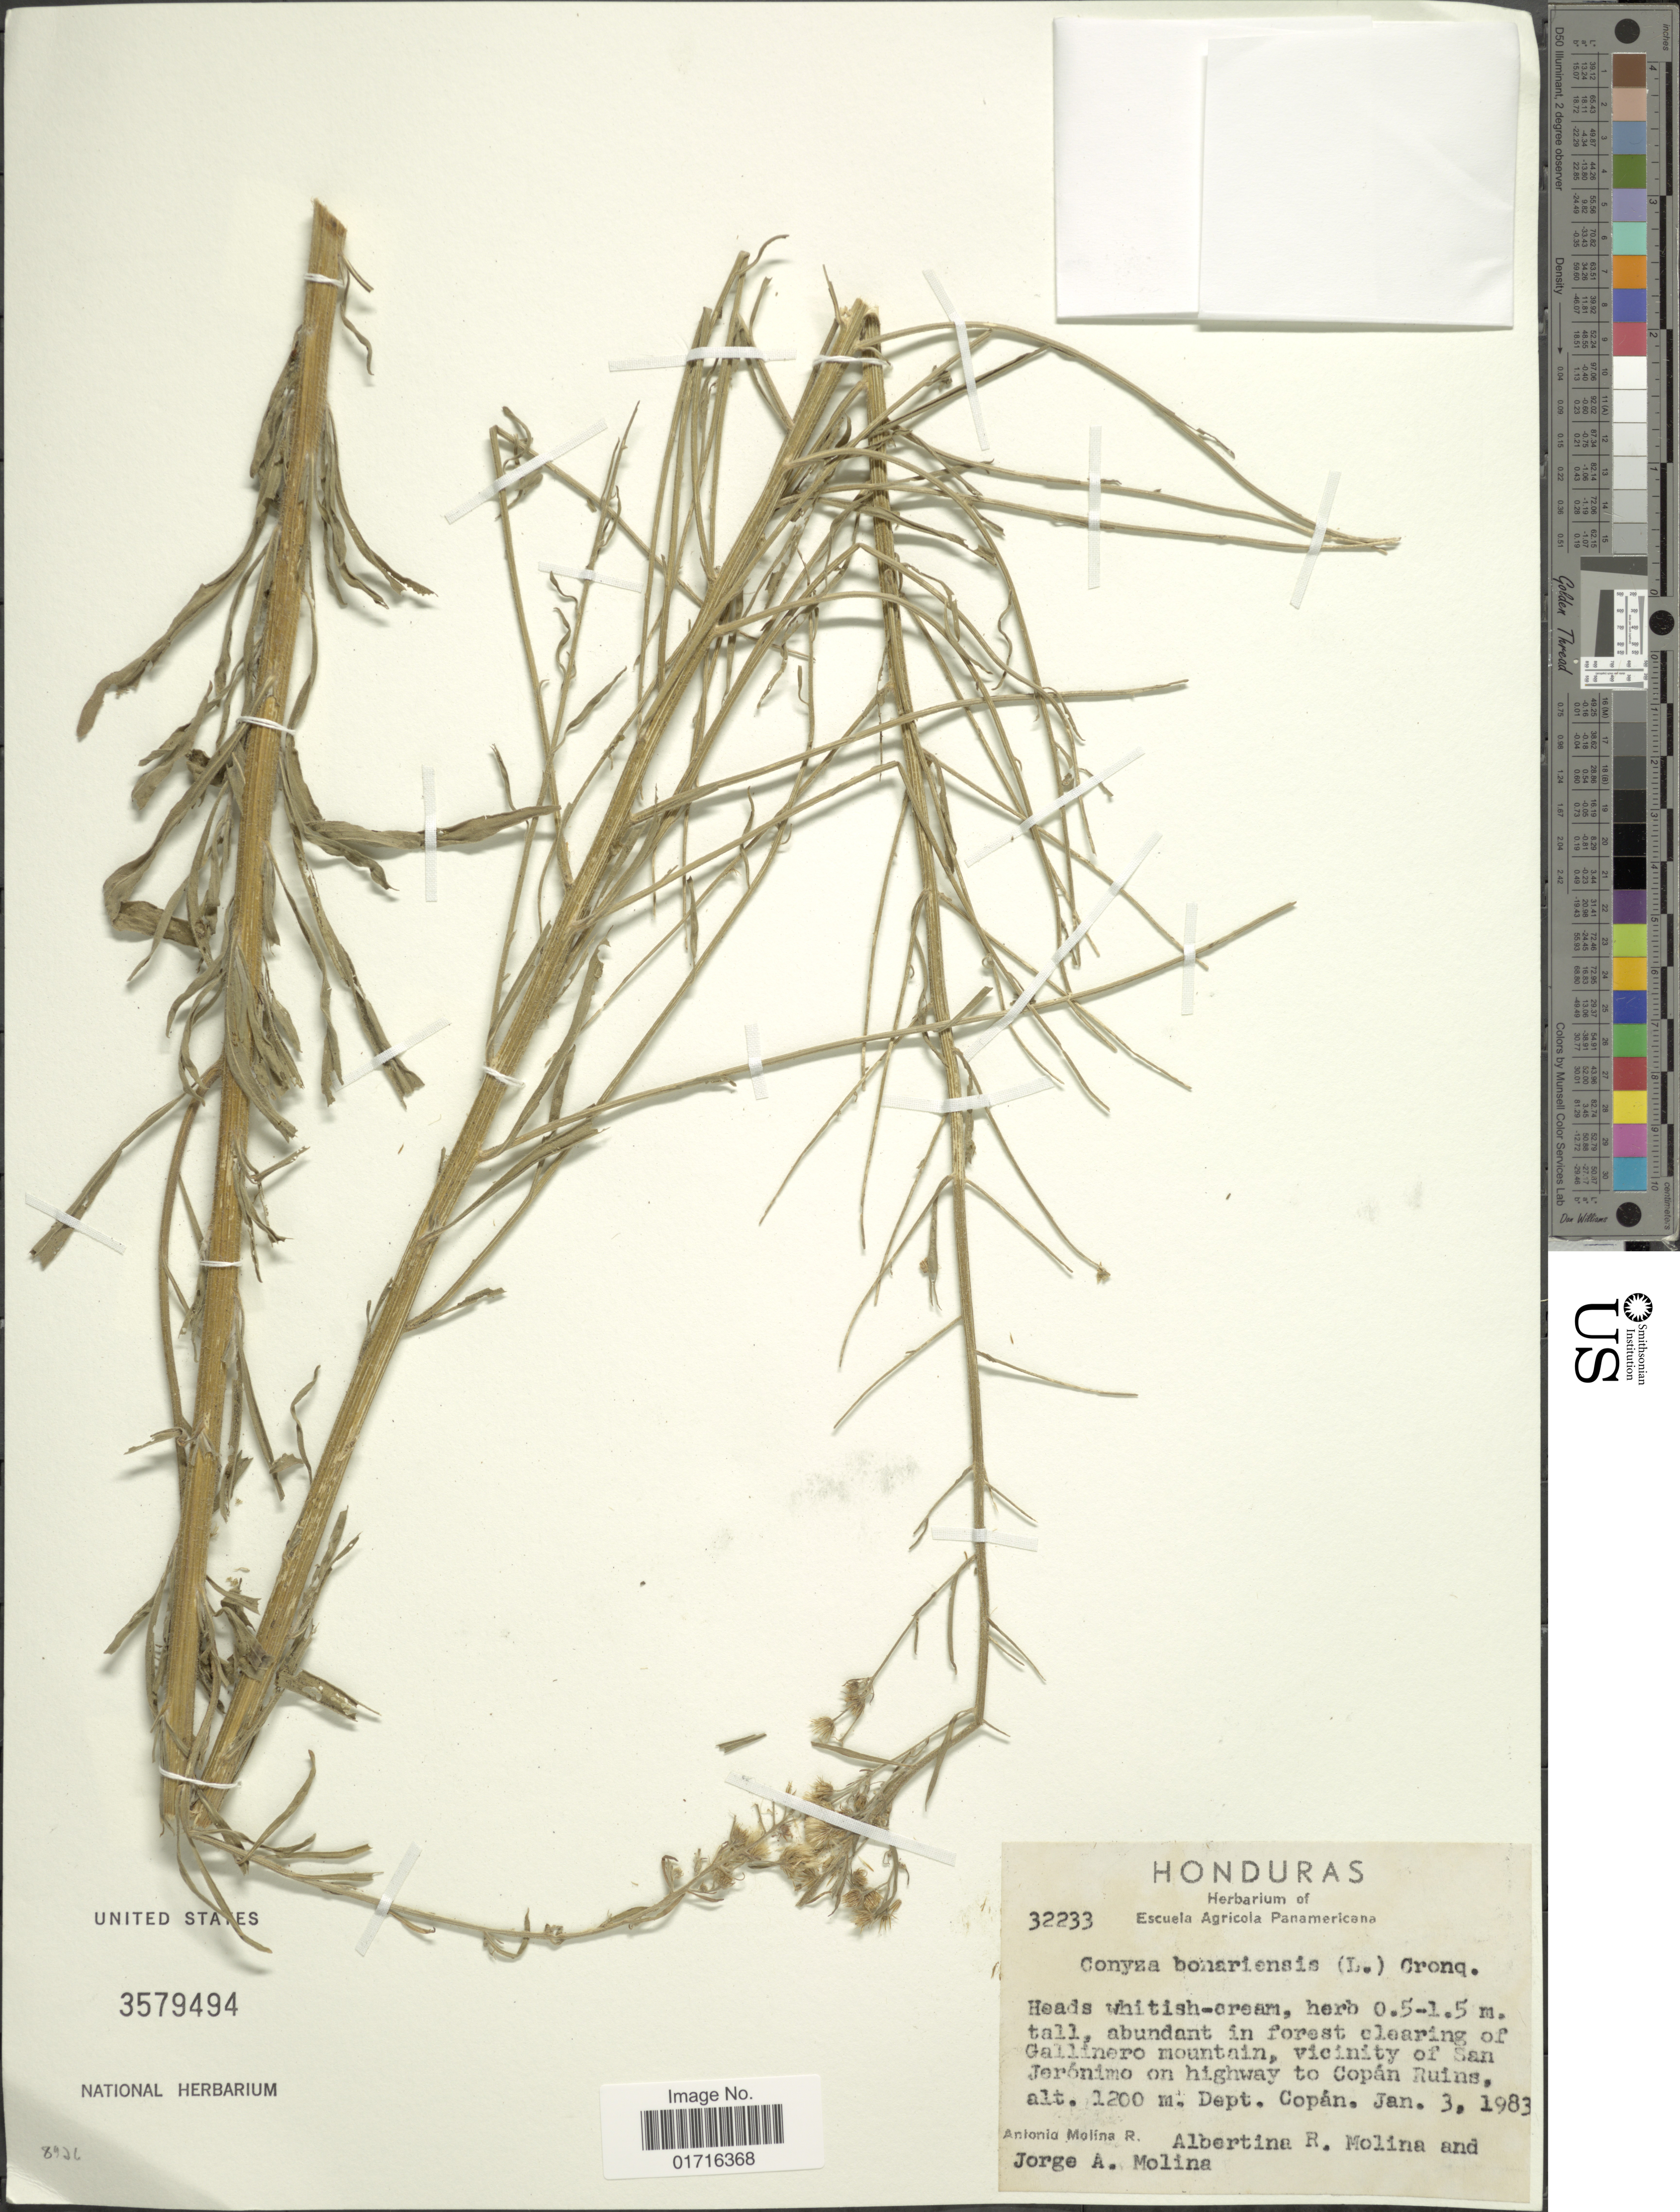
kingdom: Plantae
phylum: Tracheophyta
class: Magnoliopsida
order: Asterales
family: Asteraceae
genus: Conyza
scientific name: Conyza bonariensis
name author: (L.) Cronq.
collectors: A. Molina R., A. R. Molina & J. A. Molina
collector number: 32233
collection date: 1983-01-03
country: Honduras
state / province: Copán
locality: Abundant in forest clearing of Gallinero mountain, vicinity of San Jeronimo on highway to Copan Ruins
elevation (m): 1200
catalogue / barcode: US 3579494